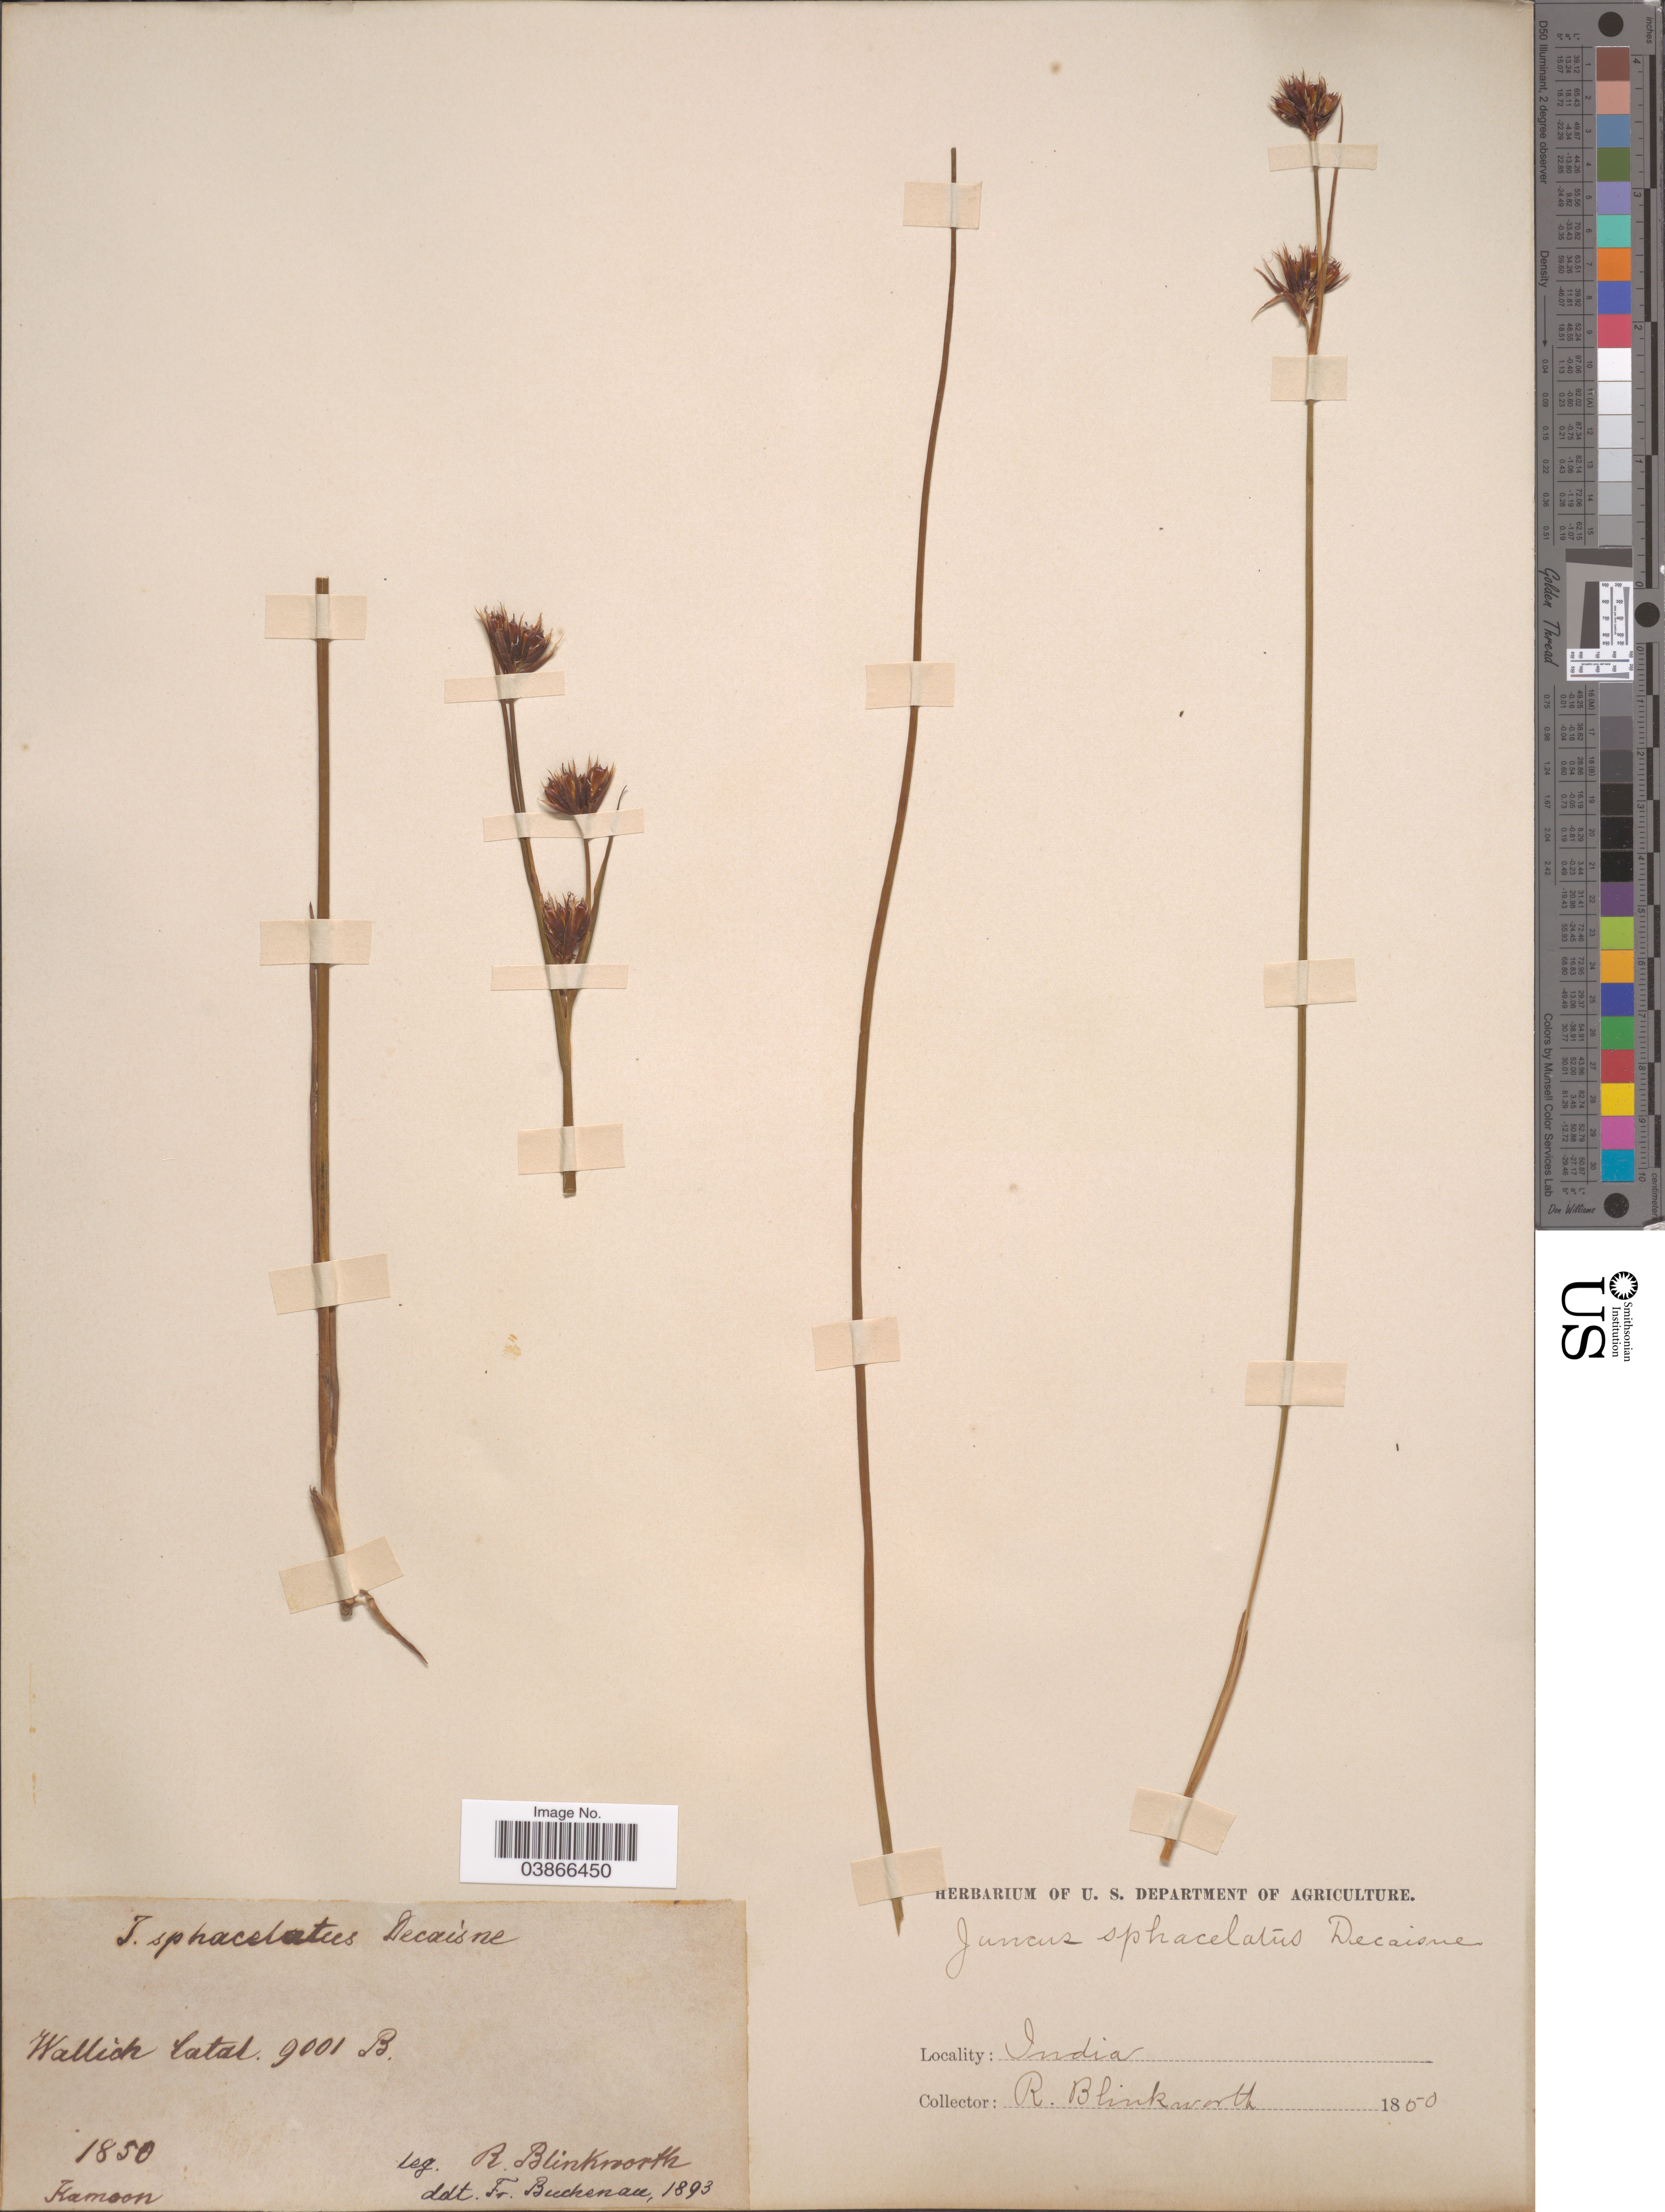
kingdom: Plantae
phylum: Tracheophyta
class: Liliopsida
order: Poales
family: Juncaceae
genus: Juncus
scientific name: Juncus sphacelatus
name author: Decne.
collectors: R. Blinkworth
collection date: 1850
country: India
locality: Kamaon.